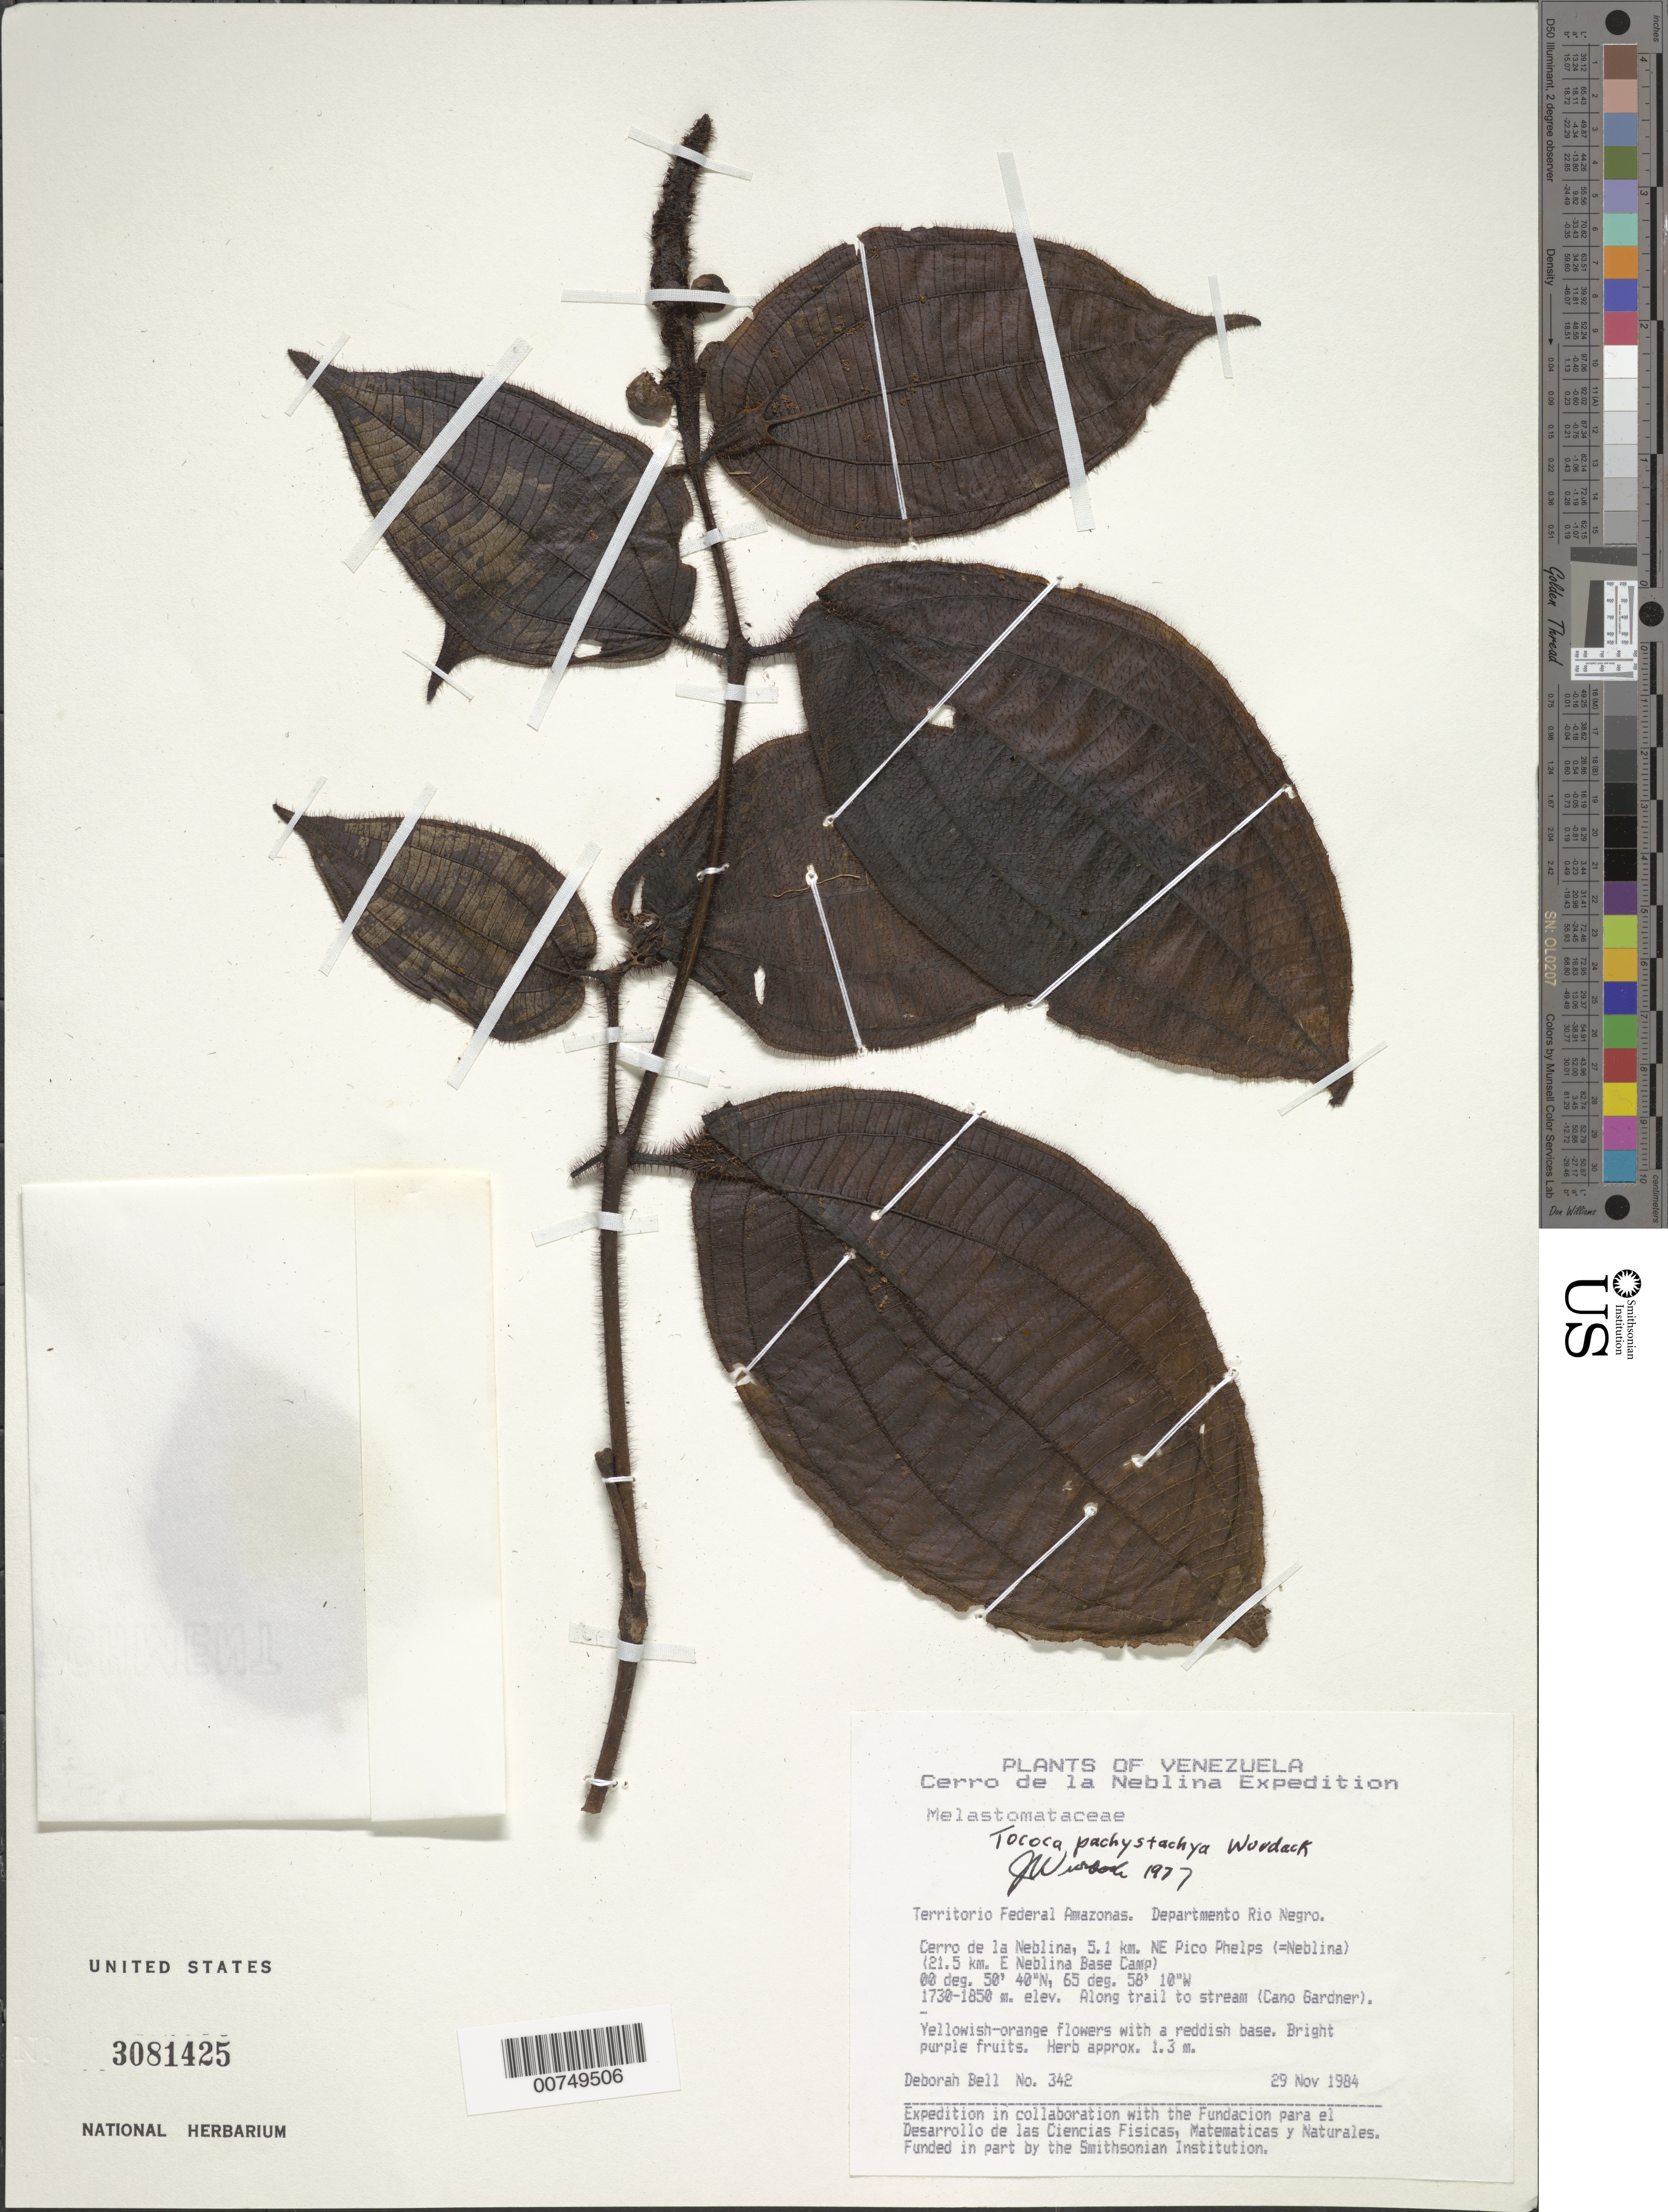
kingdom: Plantae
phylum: Tracheophyta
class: Magnoliopsida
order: Myrtales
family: Melastomataceae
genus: Tococa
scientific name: Tococa pachystachya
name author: Wurdack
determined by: Wurdack, John J., (US), US (UNITED STATES)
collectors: D. A. Bell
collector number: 342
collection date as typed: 29-Nov-84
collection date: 1984-11-29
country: Venezuela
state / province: Amazonas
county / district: Río Negro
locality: Cerro de La Neblina, 5.1 km NE Pico Phelps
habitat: Along trail to stream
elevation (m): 1730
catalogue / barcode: US 3081425